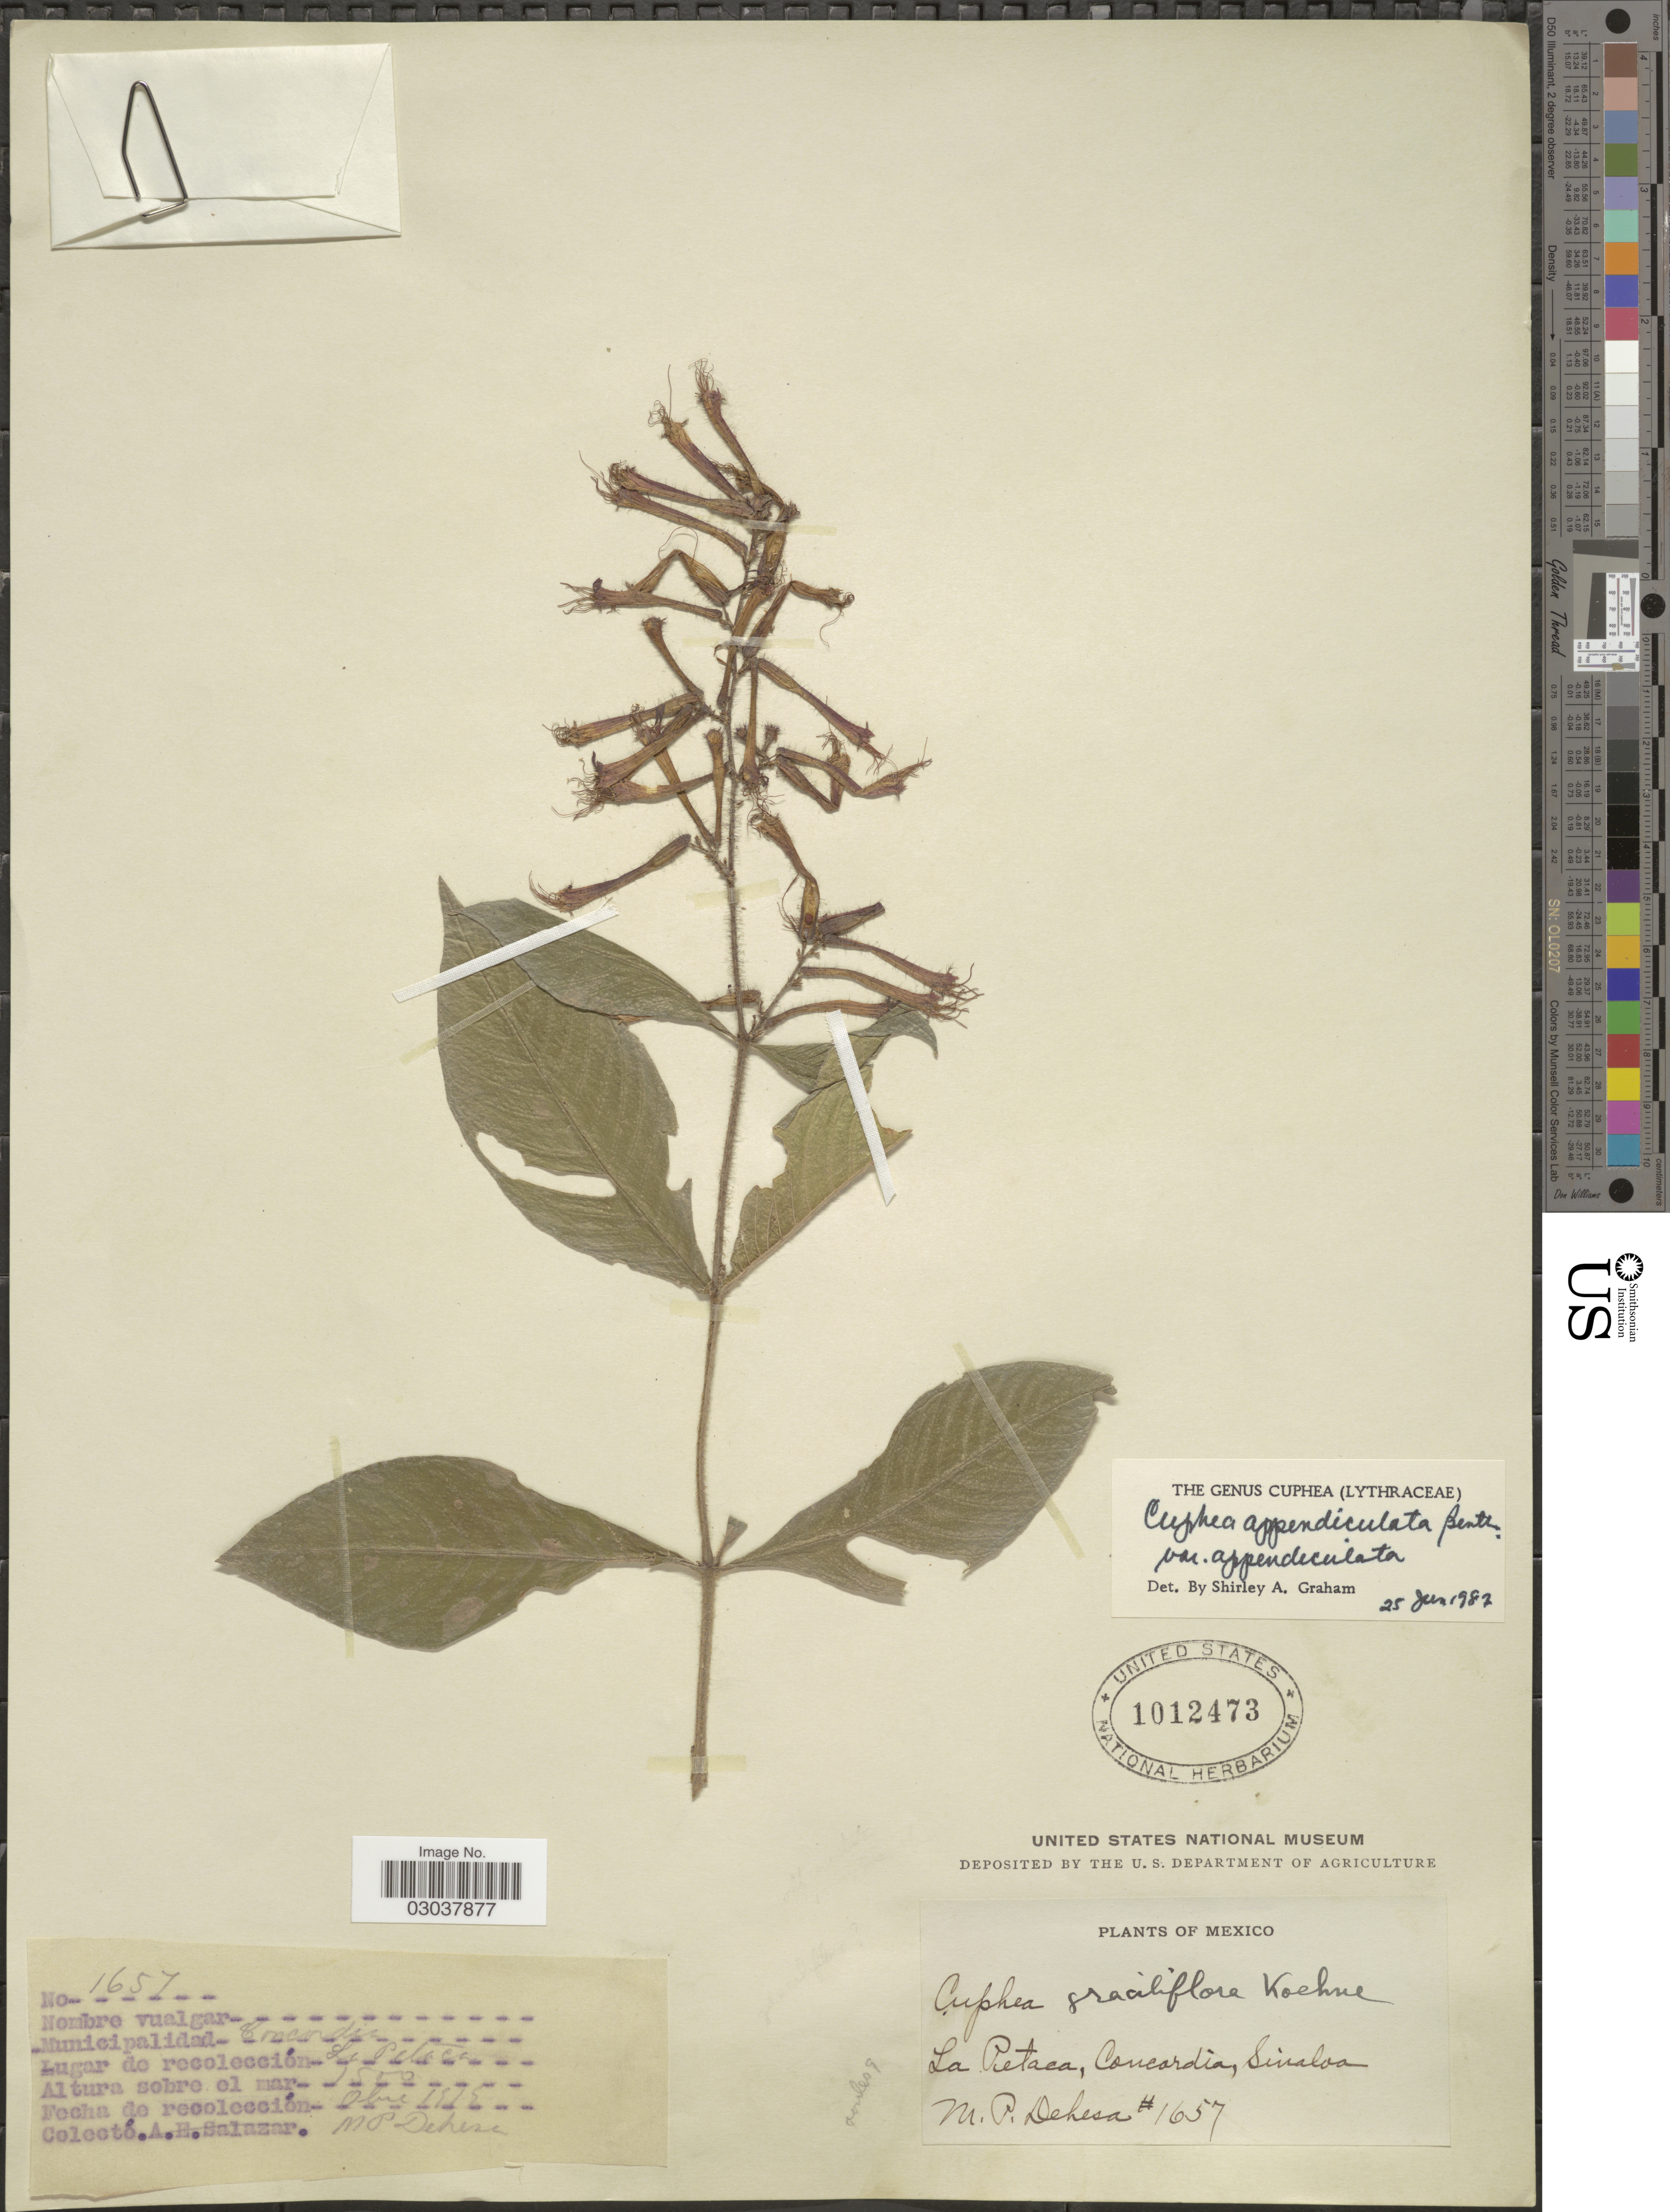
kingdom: Plantae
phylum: Tracheophyta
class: Magnoliopsida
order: Myrtales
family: Lythraceae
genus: Cuphea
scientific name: Cuphea appendiculata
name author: Benth.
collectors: M. Dehesa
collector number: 1657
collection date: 1875-10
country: Mexico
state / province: Sinaloa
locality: La Petaca, Concardia. Municipalidad Concordia.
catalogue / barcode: US 1012473